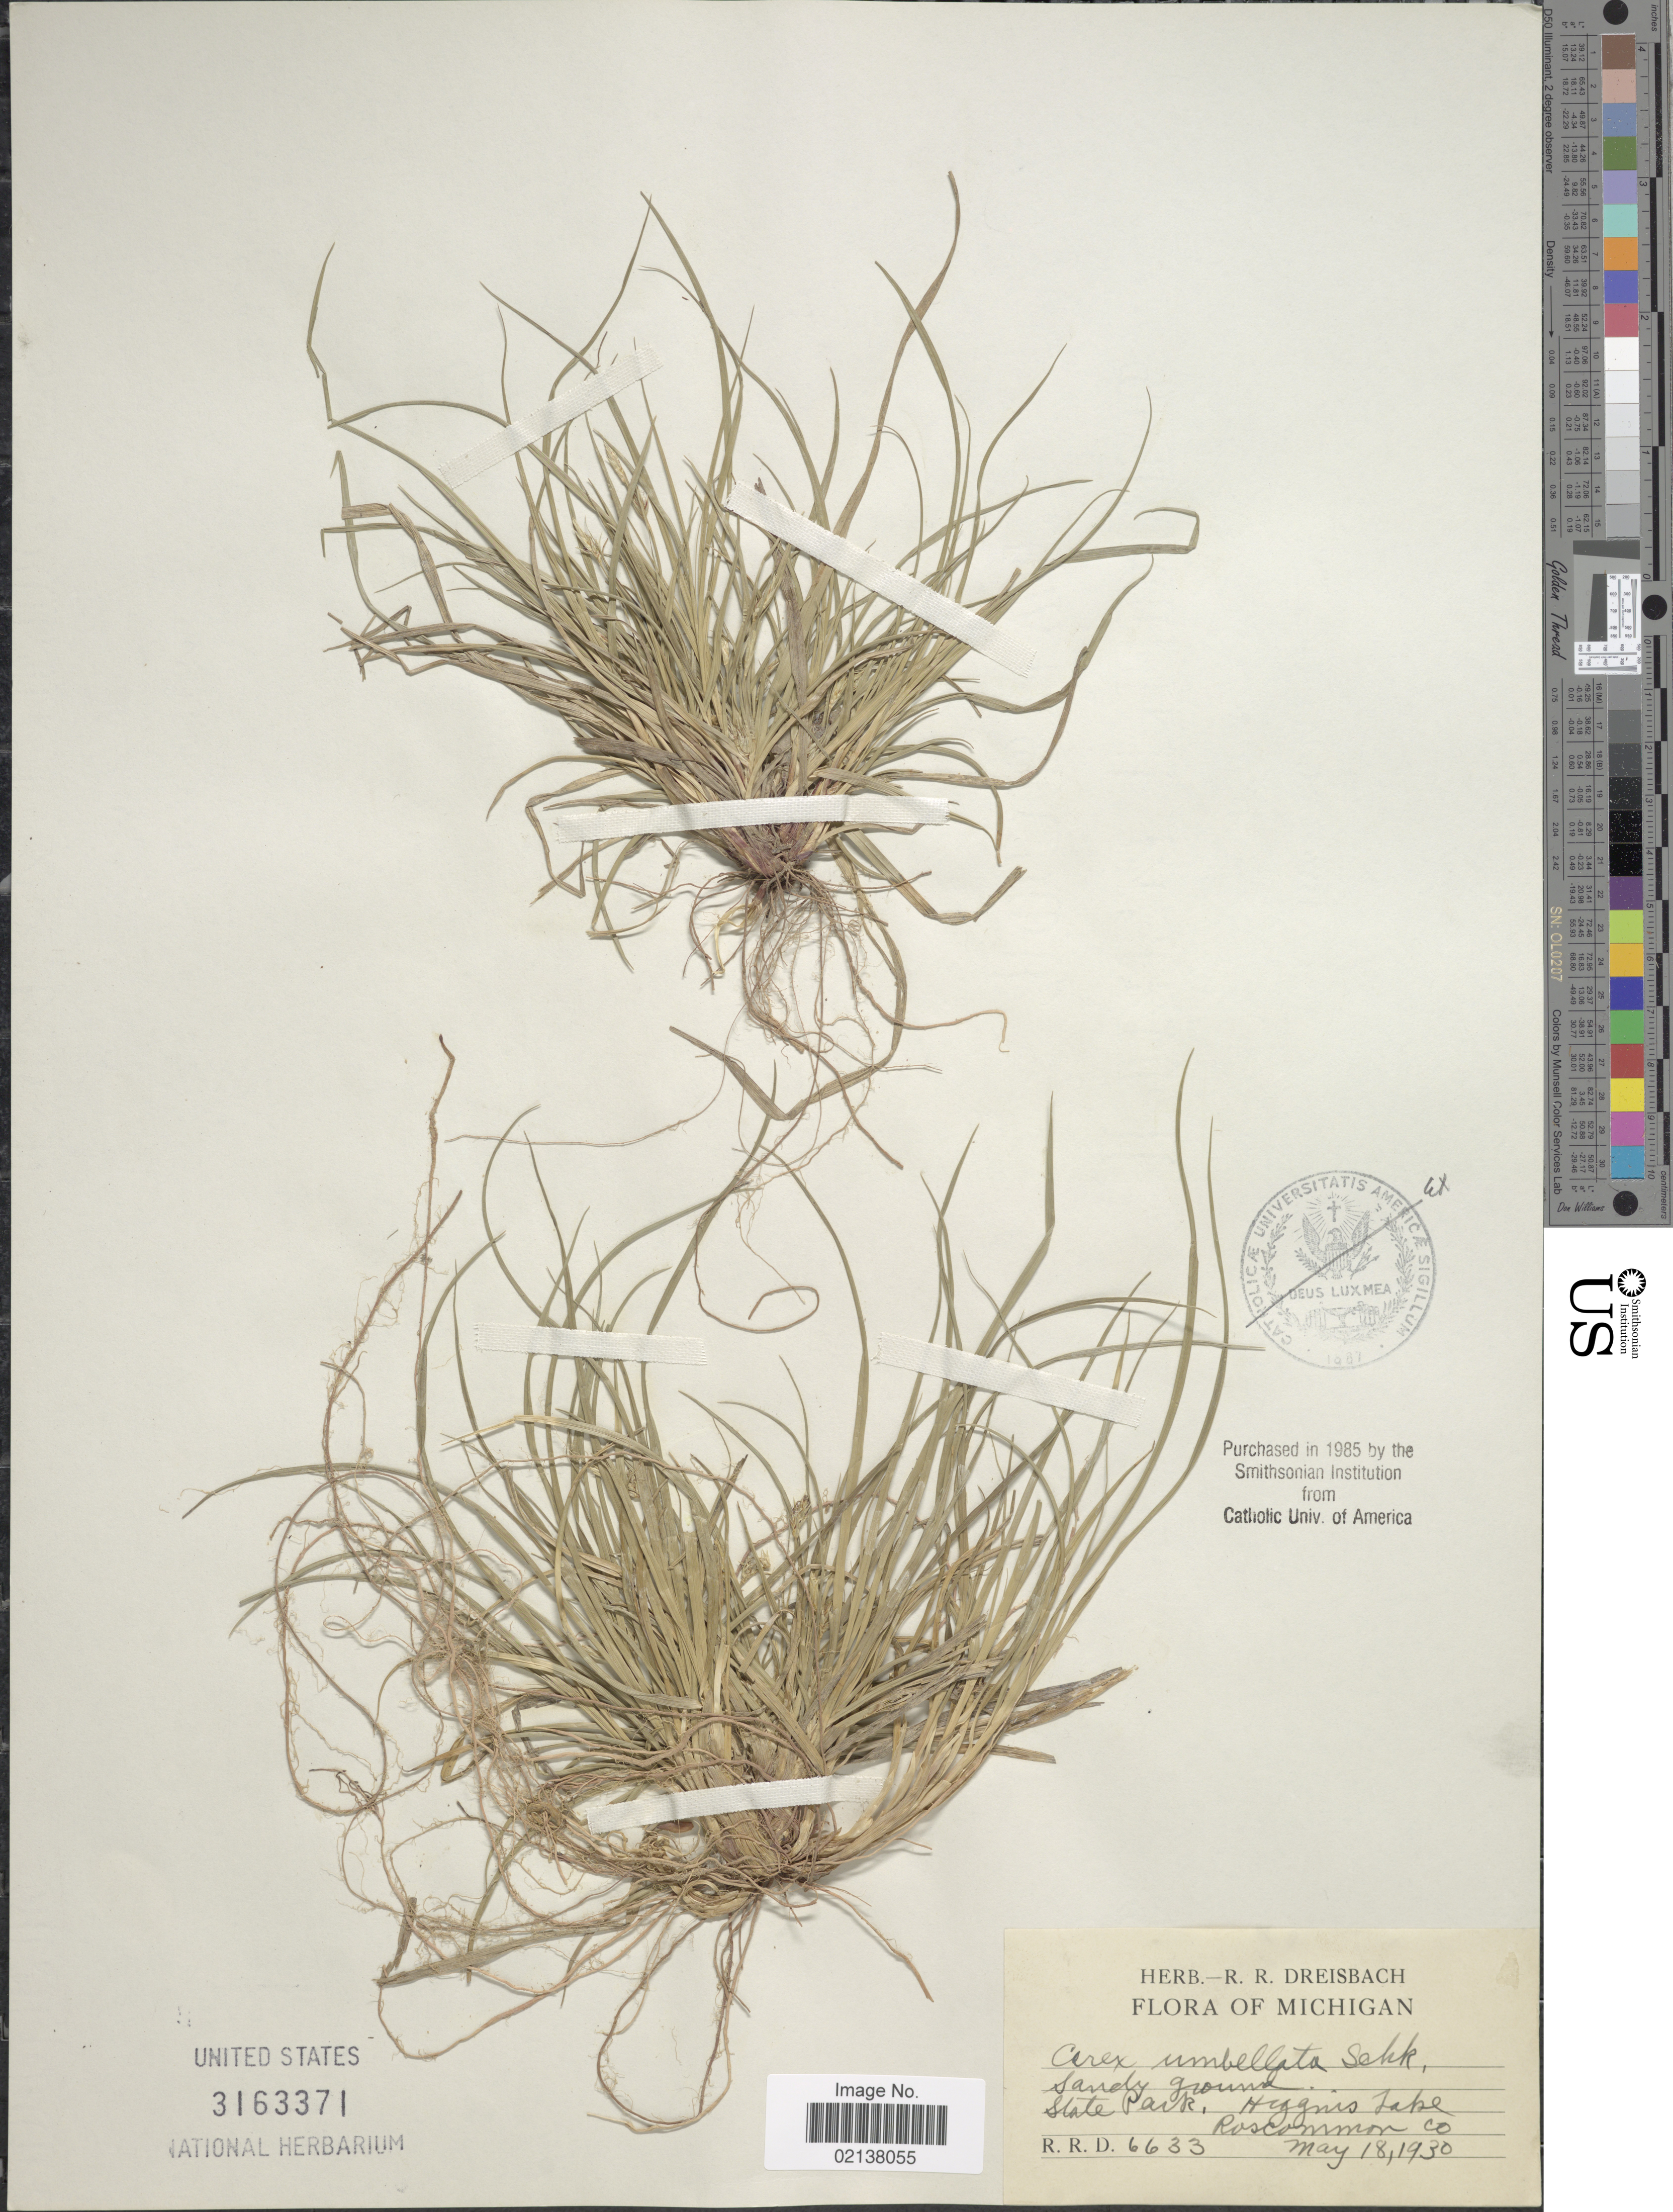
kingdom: Plantae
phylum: Tracheophyta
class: Liliopsida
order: Poales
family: Cyperaceae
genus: Carex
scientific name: Carex umbellata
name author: Schkuhr ex Willd.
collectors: R. Dreisbach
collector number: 6633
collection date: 1930-05-18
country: United States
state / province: Michigan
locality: Michigan, State Park, Huggins Lake, Roscommon Co.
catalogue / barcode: US 3163371